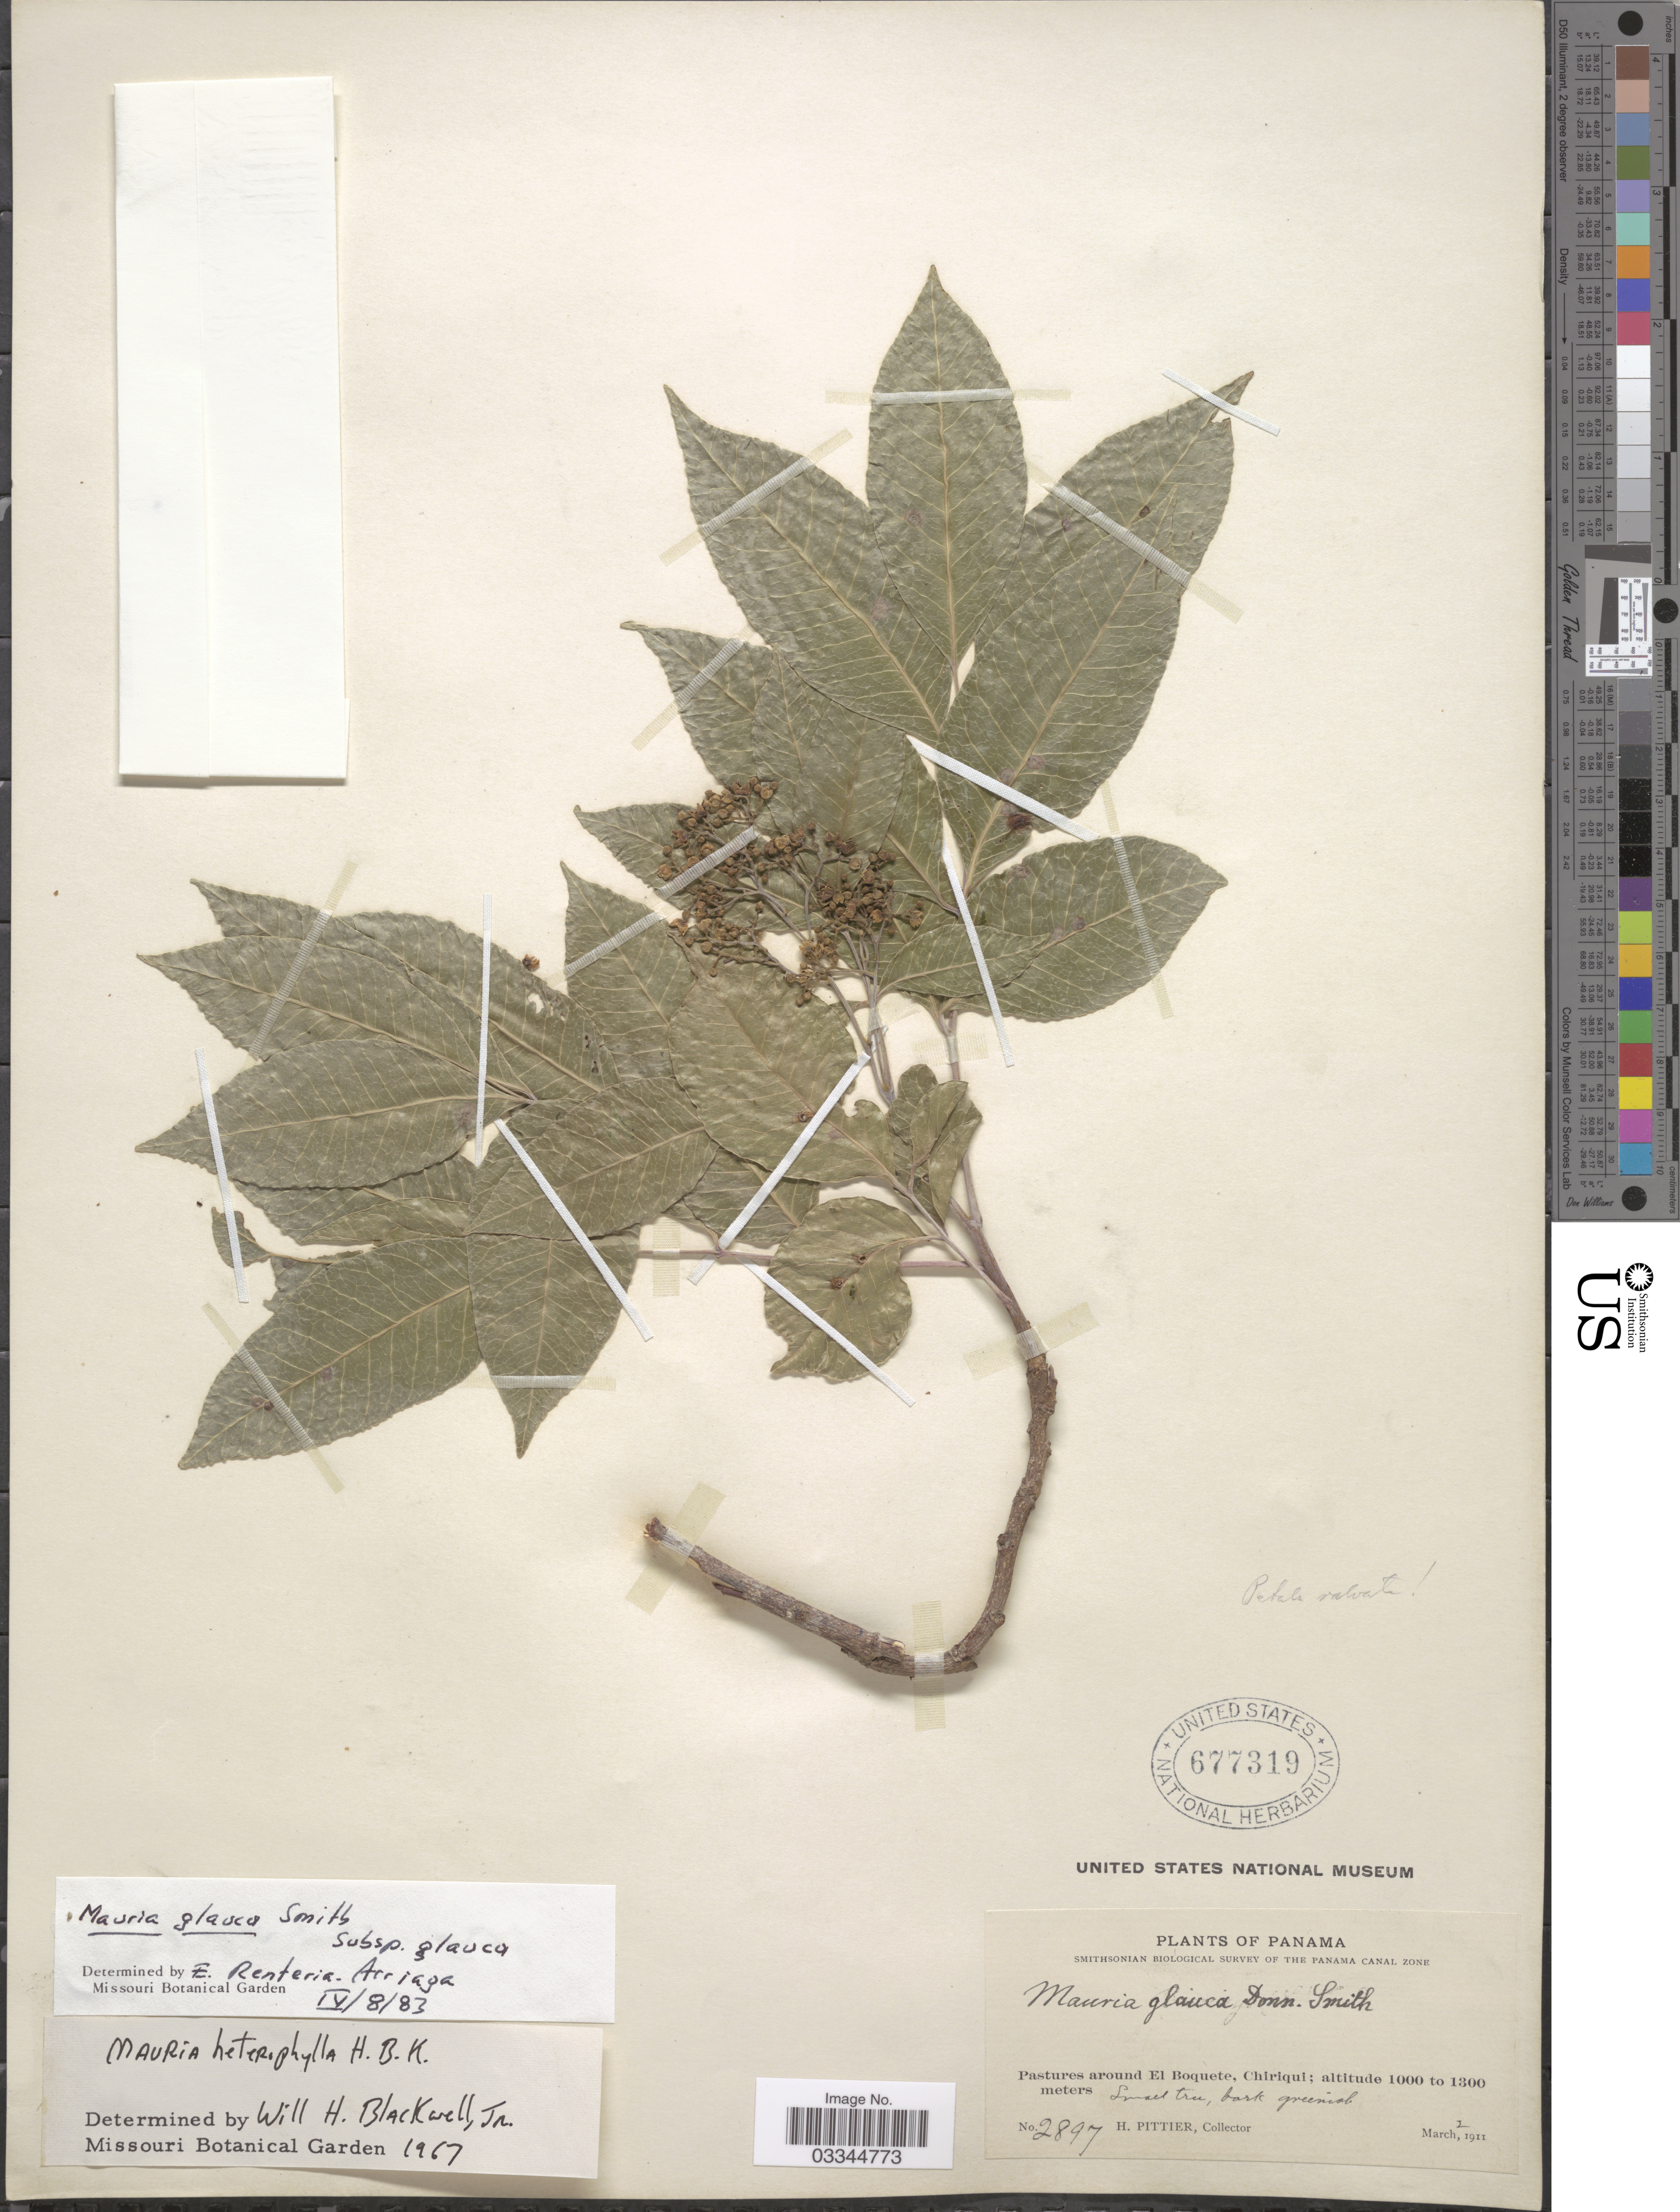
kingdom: Plantae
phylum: Tracheophyta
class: Magnoliopsida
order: Sapindales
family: Anacardiaceae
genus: Mauria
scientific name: Mauria glauca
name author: Donn. Sm.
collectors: H. F. Pittier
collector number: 2897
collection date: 1911-03-03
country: Panama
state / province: Chiriqui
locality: Canal Zone, Pastures around El Boquete.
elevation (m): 1000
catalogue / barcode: US 677319